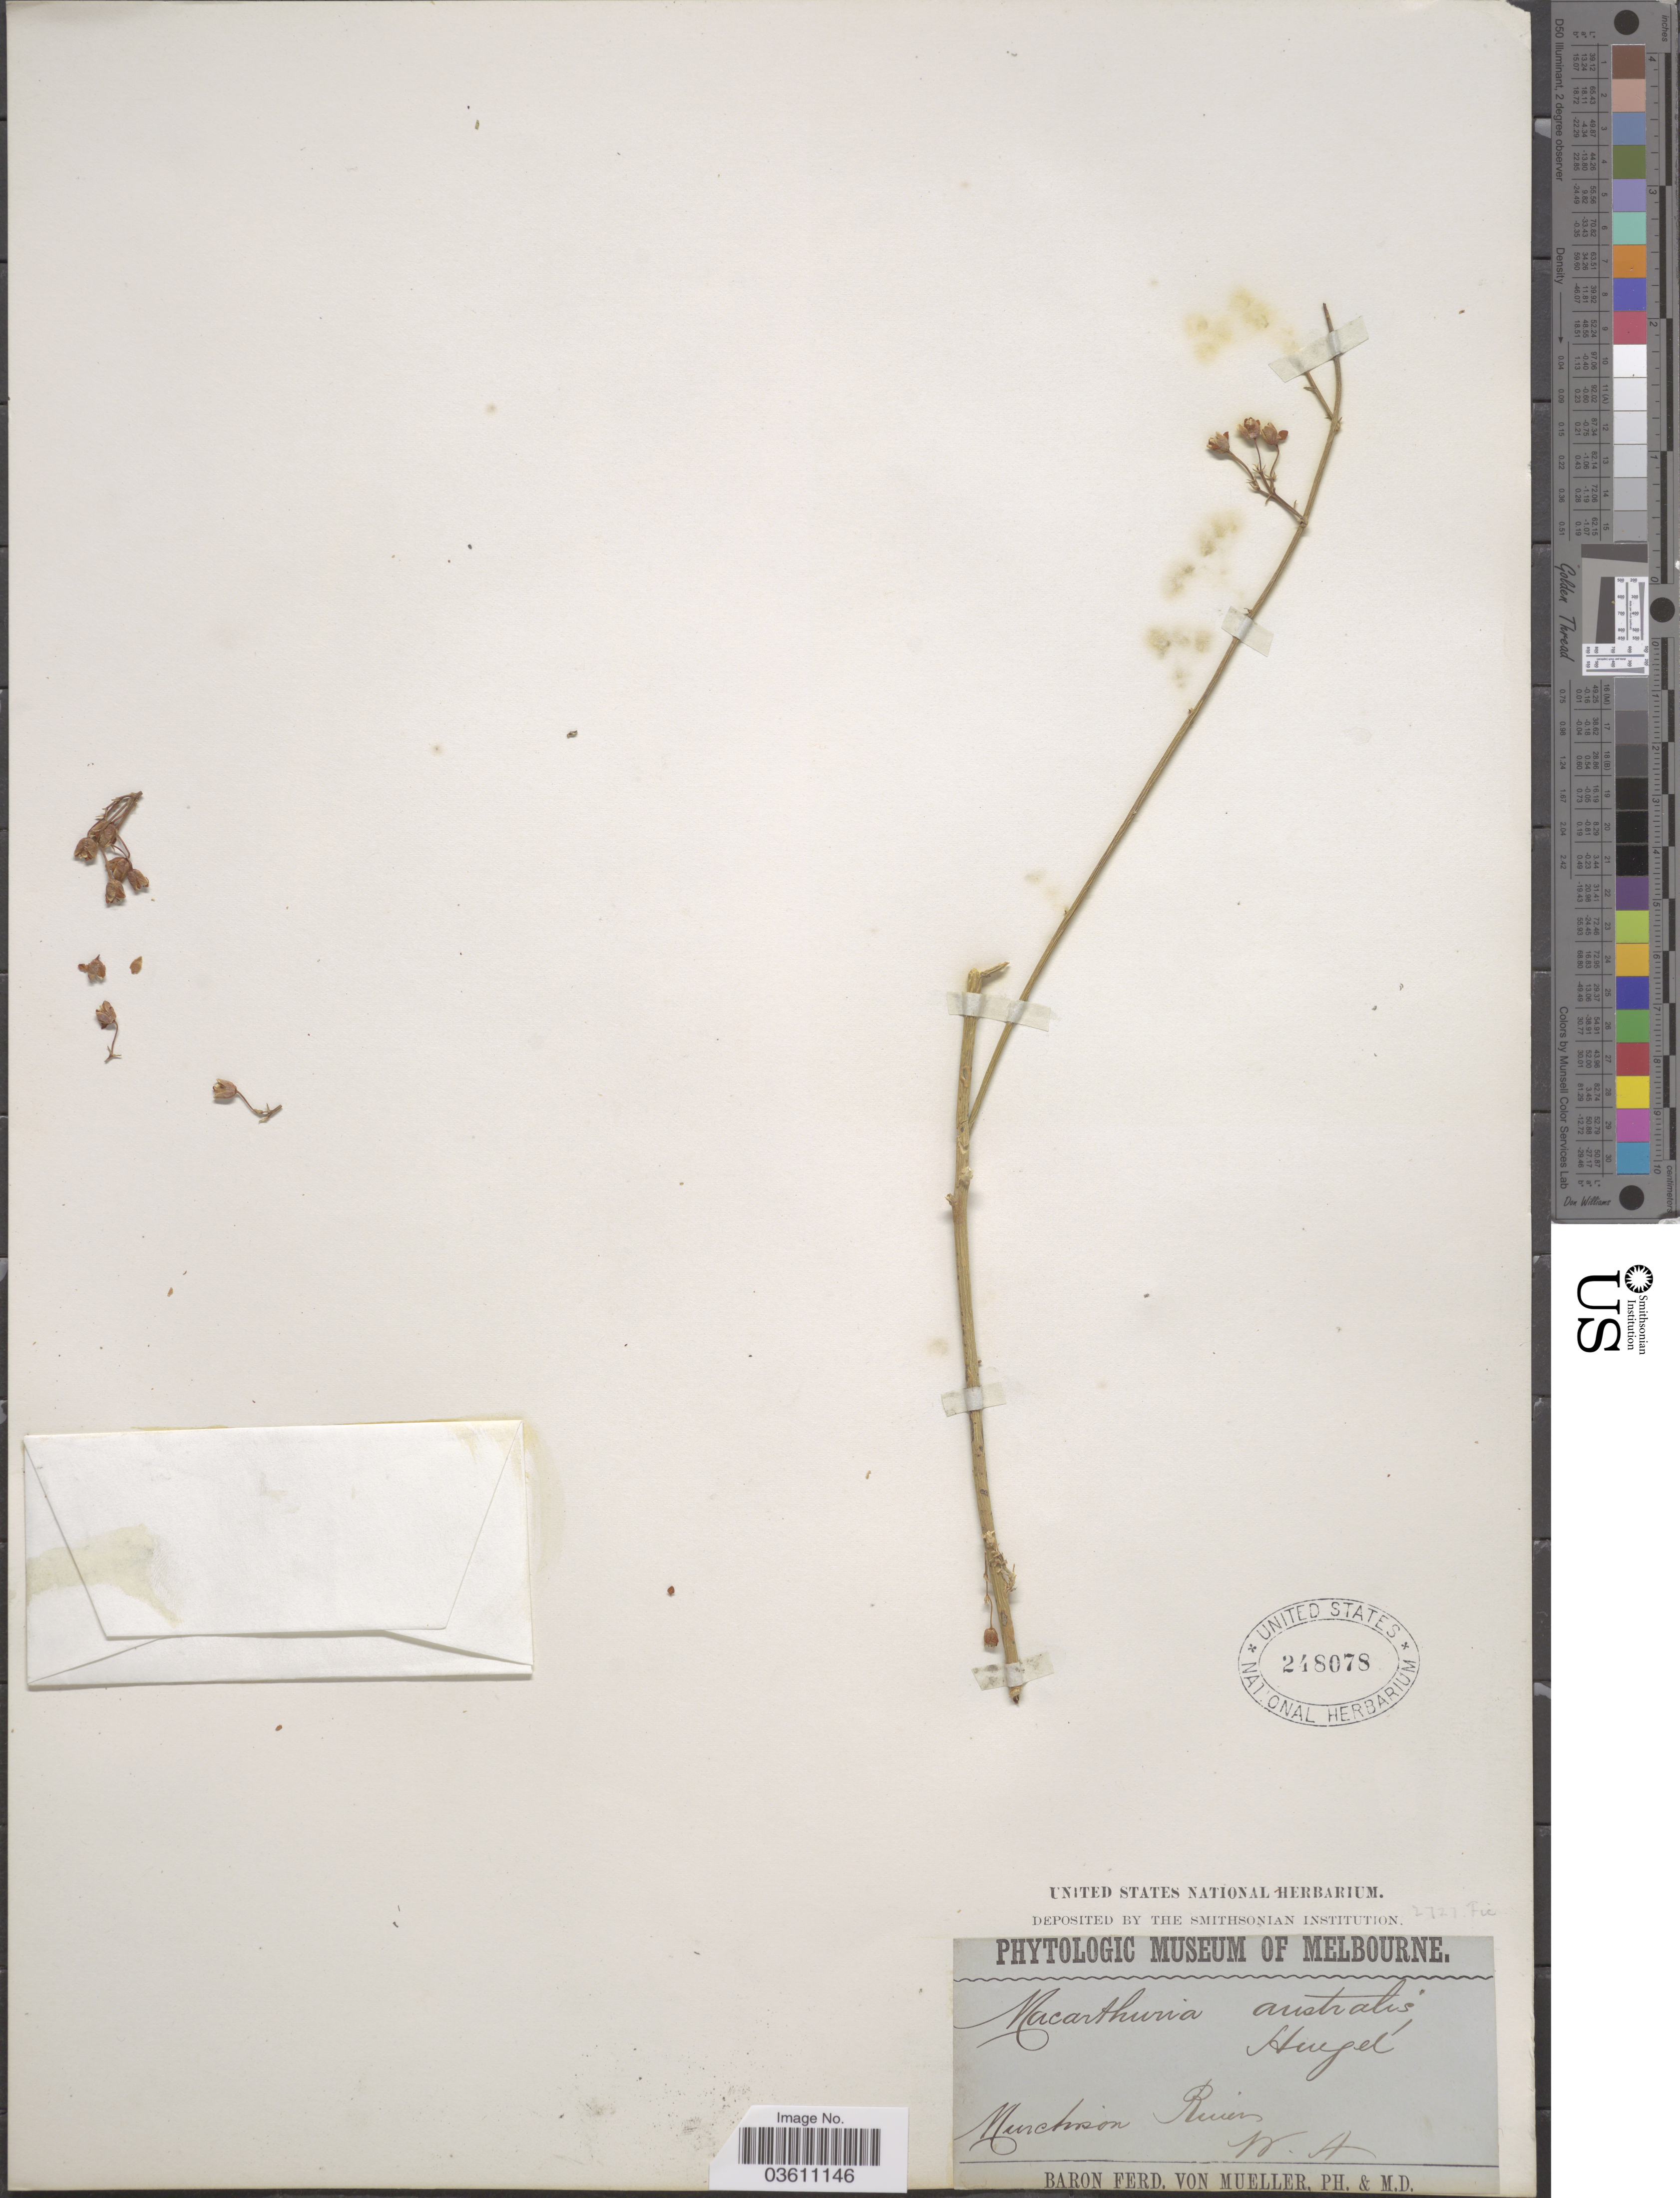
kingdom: Plantae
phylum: Tracheophyta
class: Magnoliopsida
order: Caryophyllales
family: Macarthuriaceae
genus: Macarthuria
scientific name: Macarthuria australis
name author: Hügel ex Endl.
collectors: F. Mueller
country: Australia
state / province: Western Australia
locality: Murchison Rivers.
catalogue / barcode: US 248078